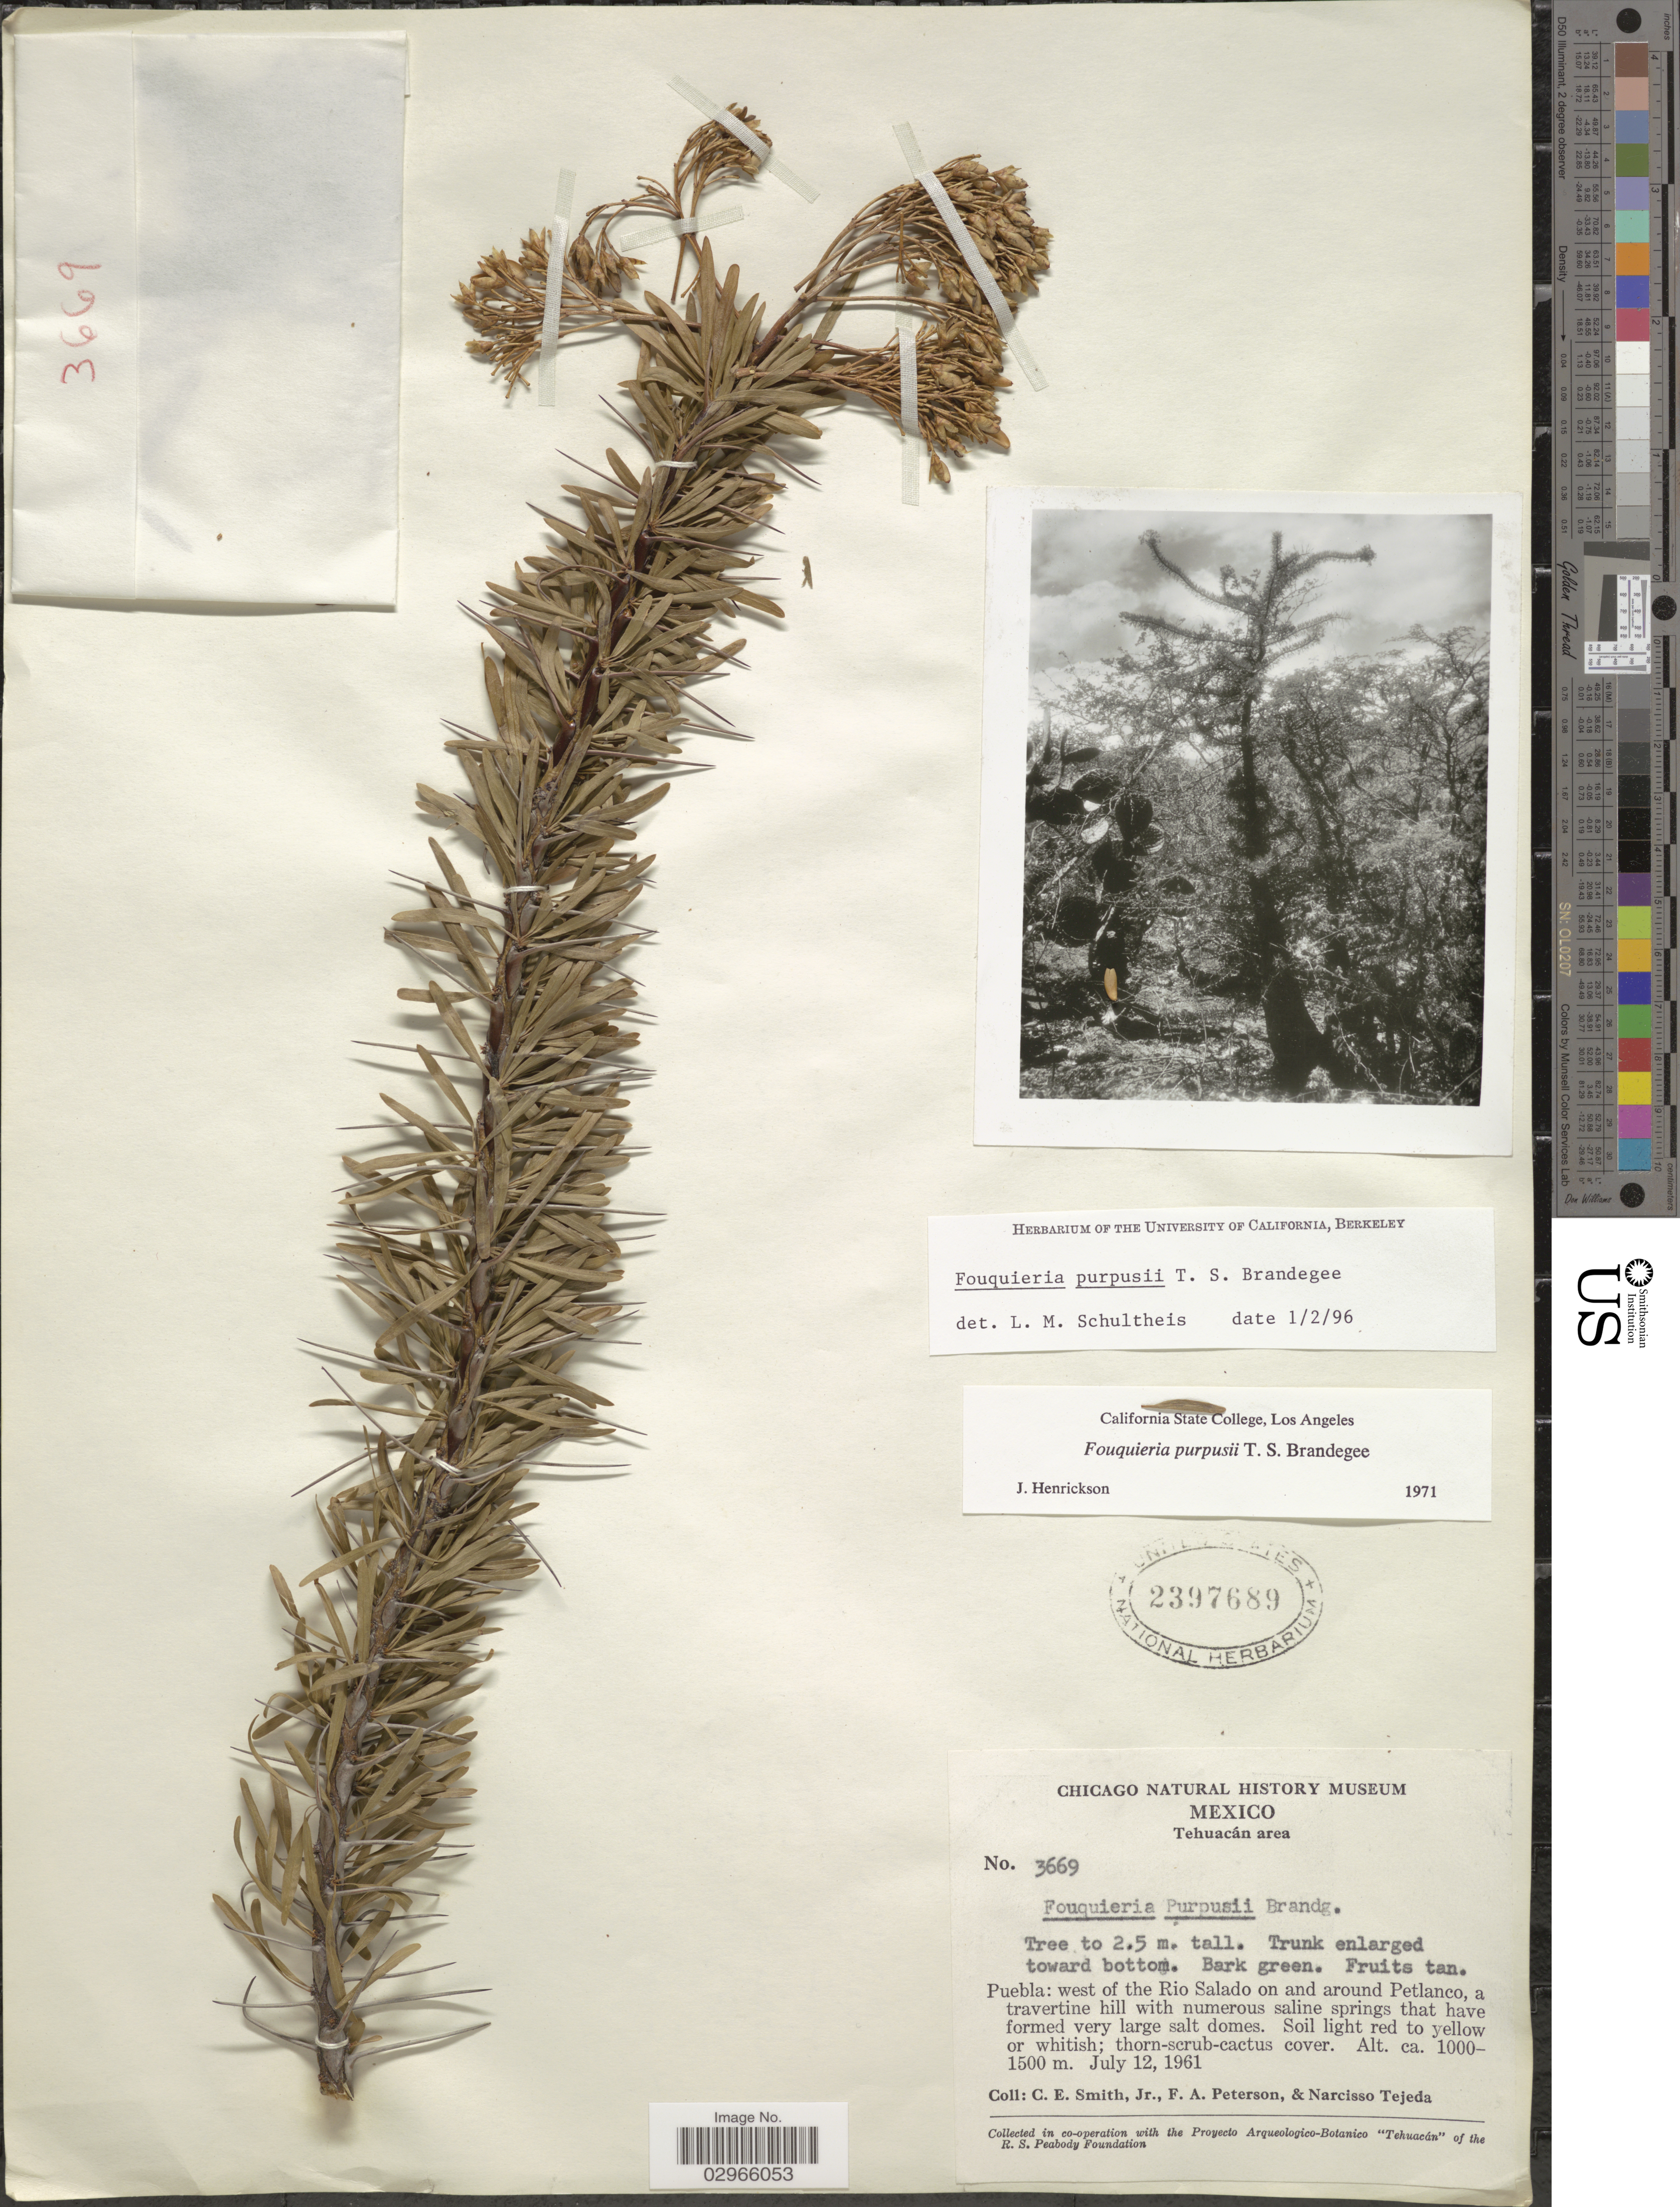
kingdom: Plantae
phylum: Tracheophyta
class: Magnoliopsida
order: Ericales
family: Fouquieriaceae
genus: Fouquieria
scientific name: Fouquieria purpusii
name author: Brandegee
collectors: C. E. Smith Jr., F. A. Peterson & N. Tejeda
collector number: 3669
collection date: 1961-07-12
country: Mexico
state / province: Puebla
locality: Tehuacán area. Puebla: west of the Rio Salado on and around Petlanco.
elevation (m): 1000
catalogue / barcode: US 2397689